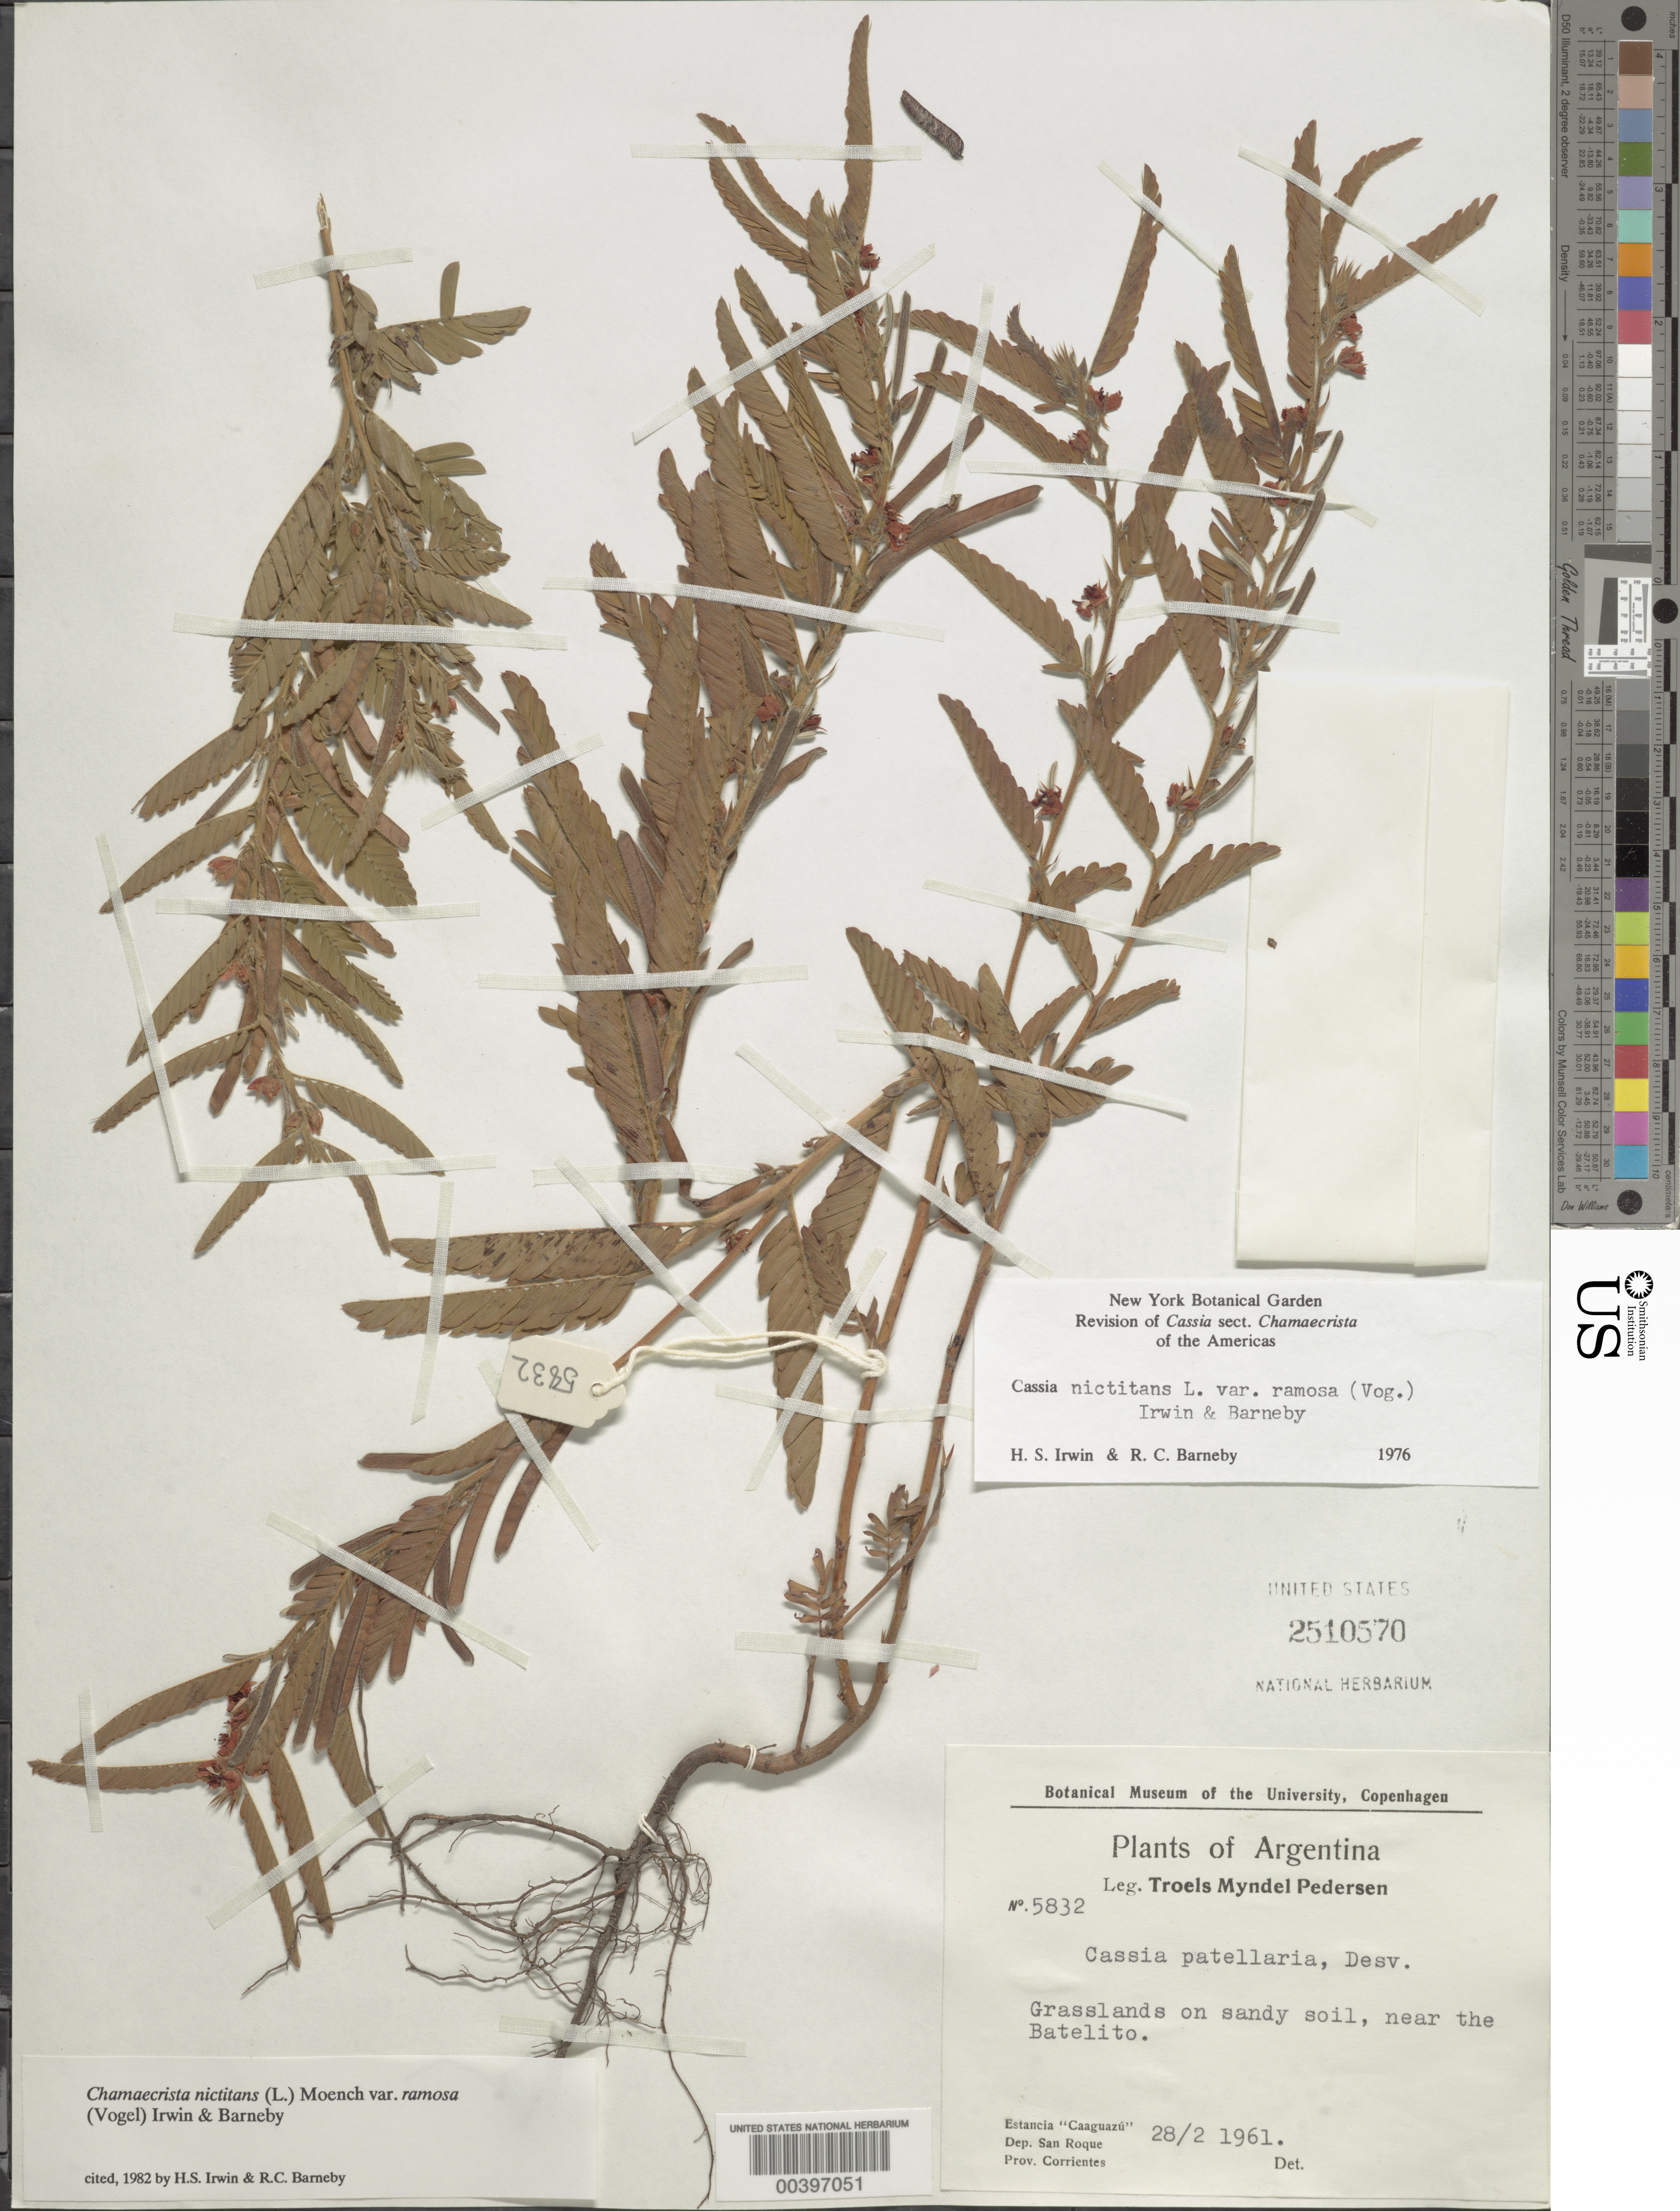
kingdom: Plantae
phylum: Tracheophyta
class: Magnoliopsida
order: Fabales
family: Fabaceae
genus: Chamaecrista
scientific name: Chamaecrista nictitans var. ramosa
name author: (Vogel) H.S. Irwin & Barneby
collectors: T. M. Pedersen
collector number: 5832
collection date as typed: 28 Feb 1961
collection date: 1961-02-28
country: Argentina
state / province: Corrientes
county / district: San Roque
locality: Near the Batelito; Estancia "Caaguazu"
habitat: Grasslands on sandy soil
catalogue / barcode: US 2510570